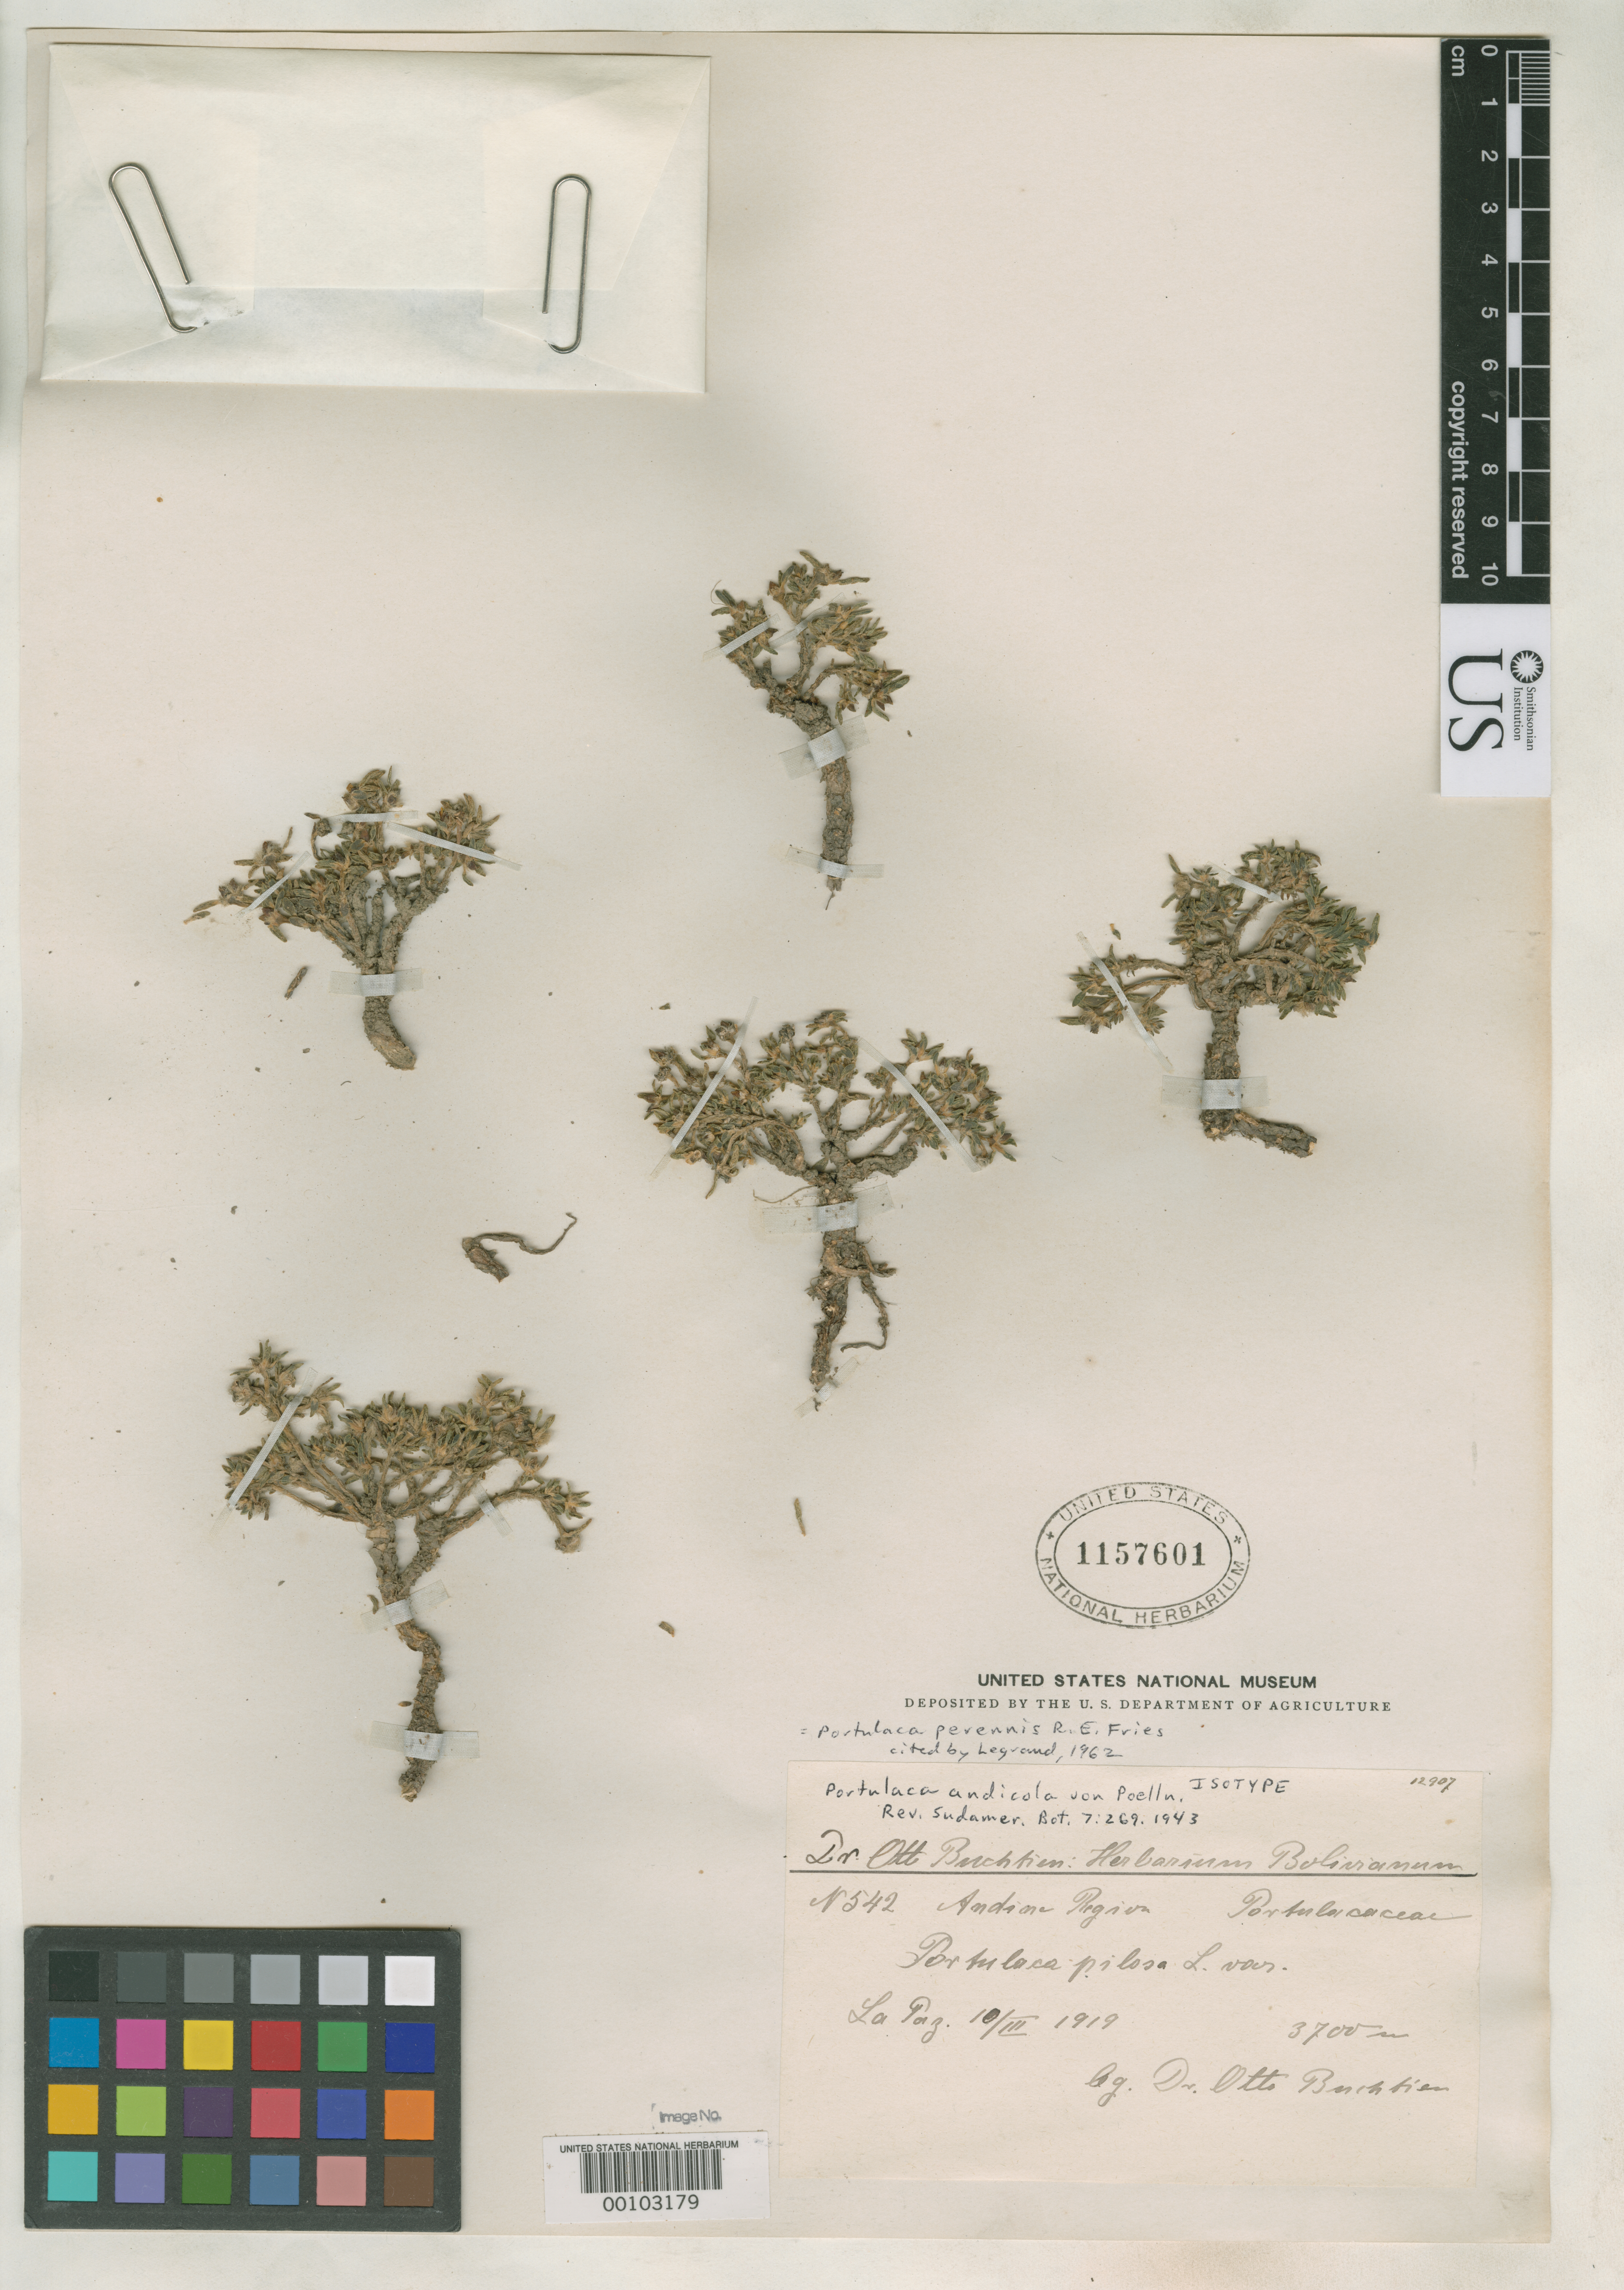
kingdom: Plantae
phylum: Tracheophyta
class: Magnoliopsida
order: Caryophyllales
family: Portulacaceae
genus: Portulaca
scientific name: Portulaca andicola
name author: Poelln.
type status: Isotype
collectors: O. Buchtien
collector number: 542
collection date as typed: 10 Mar 1919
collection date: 1919-03-10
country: Bolivia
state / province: La Paz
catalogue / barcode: US 1157601